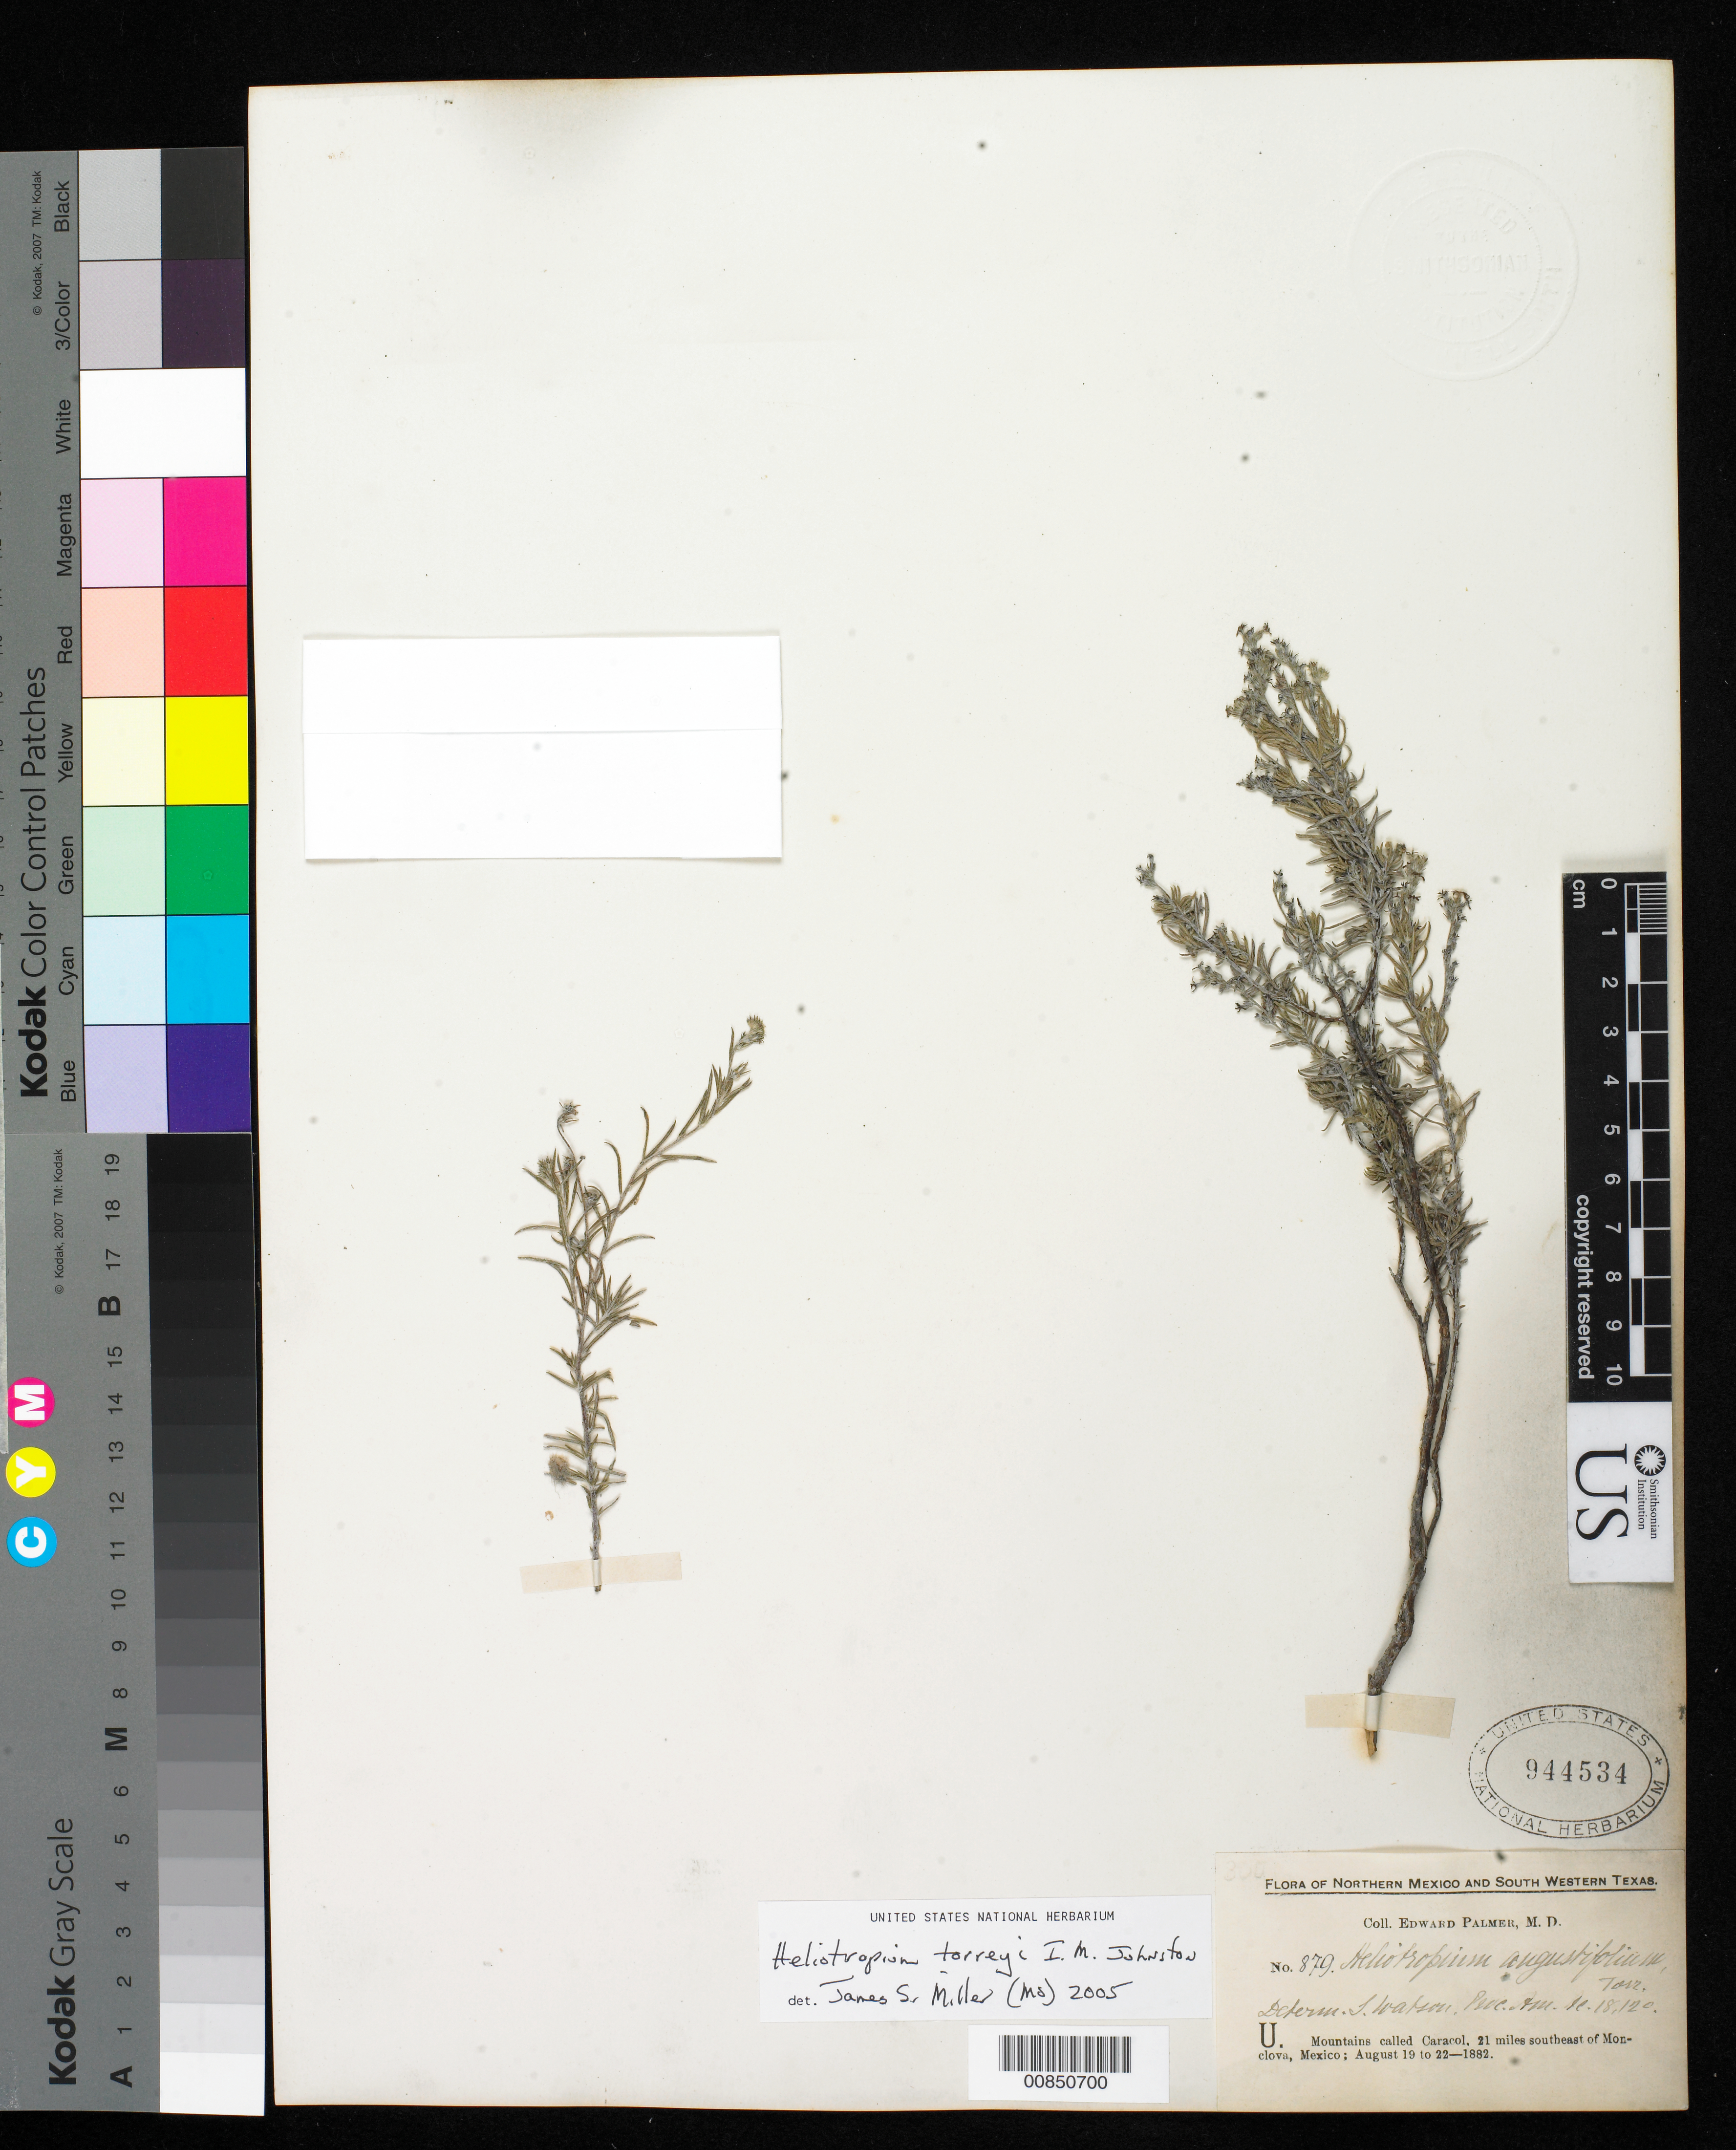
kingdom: Plantae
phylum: Tracheophyta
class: Magnoliopsida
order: Boraginales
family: Heliotropiaceae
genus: Heliotropium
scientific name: Heliotropium torreyi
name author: I.M. Johnst.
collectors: E. Palmer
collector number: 879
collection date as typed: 19 Aug 1882 to 22 Aug 1882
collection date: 1882-08-19/1882-08-22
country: Mexico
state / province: Coahuila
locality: U. Mountains called Caracol, 21 miles southeast of Monclova, Coahuila.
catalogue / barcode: US 944534